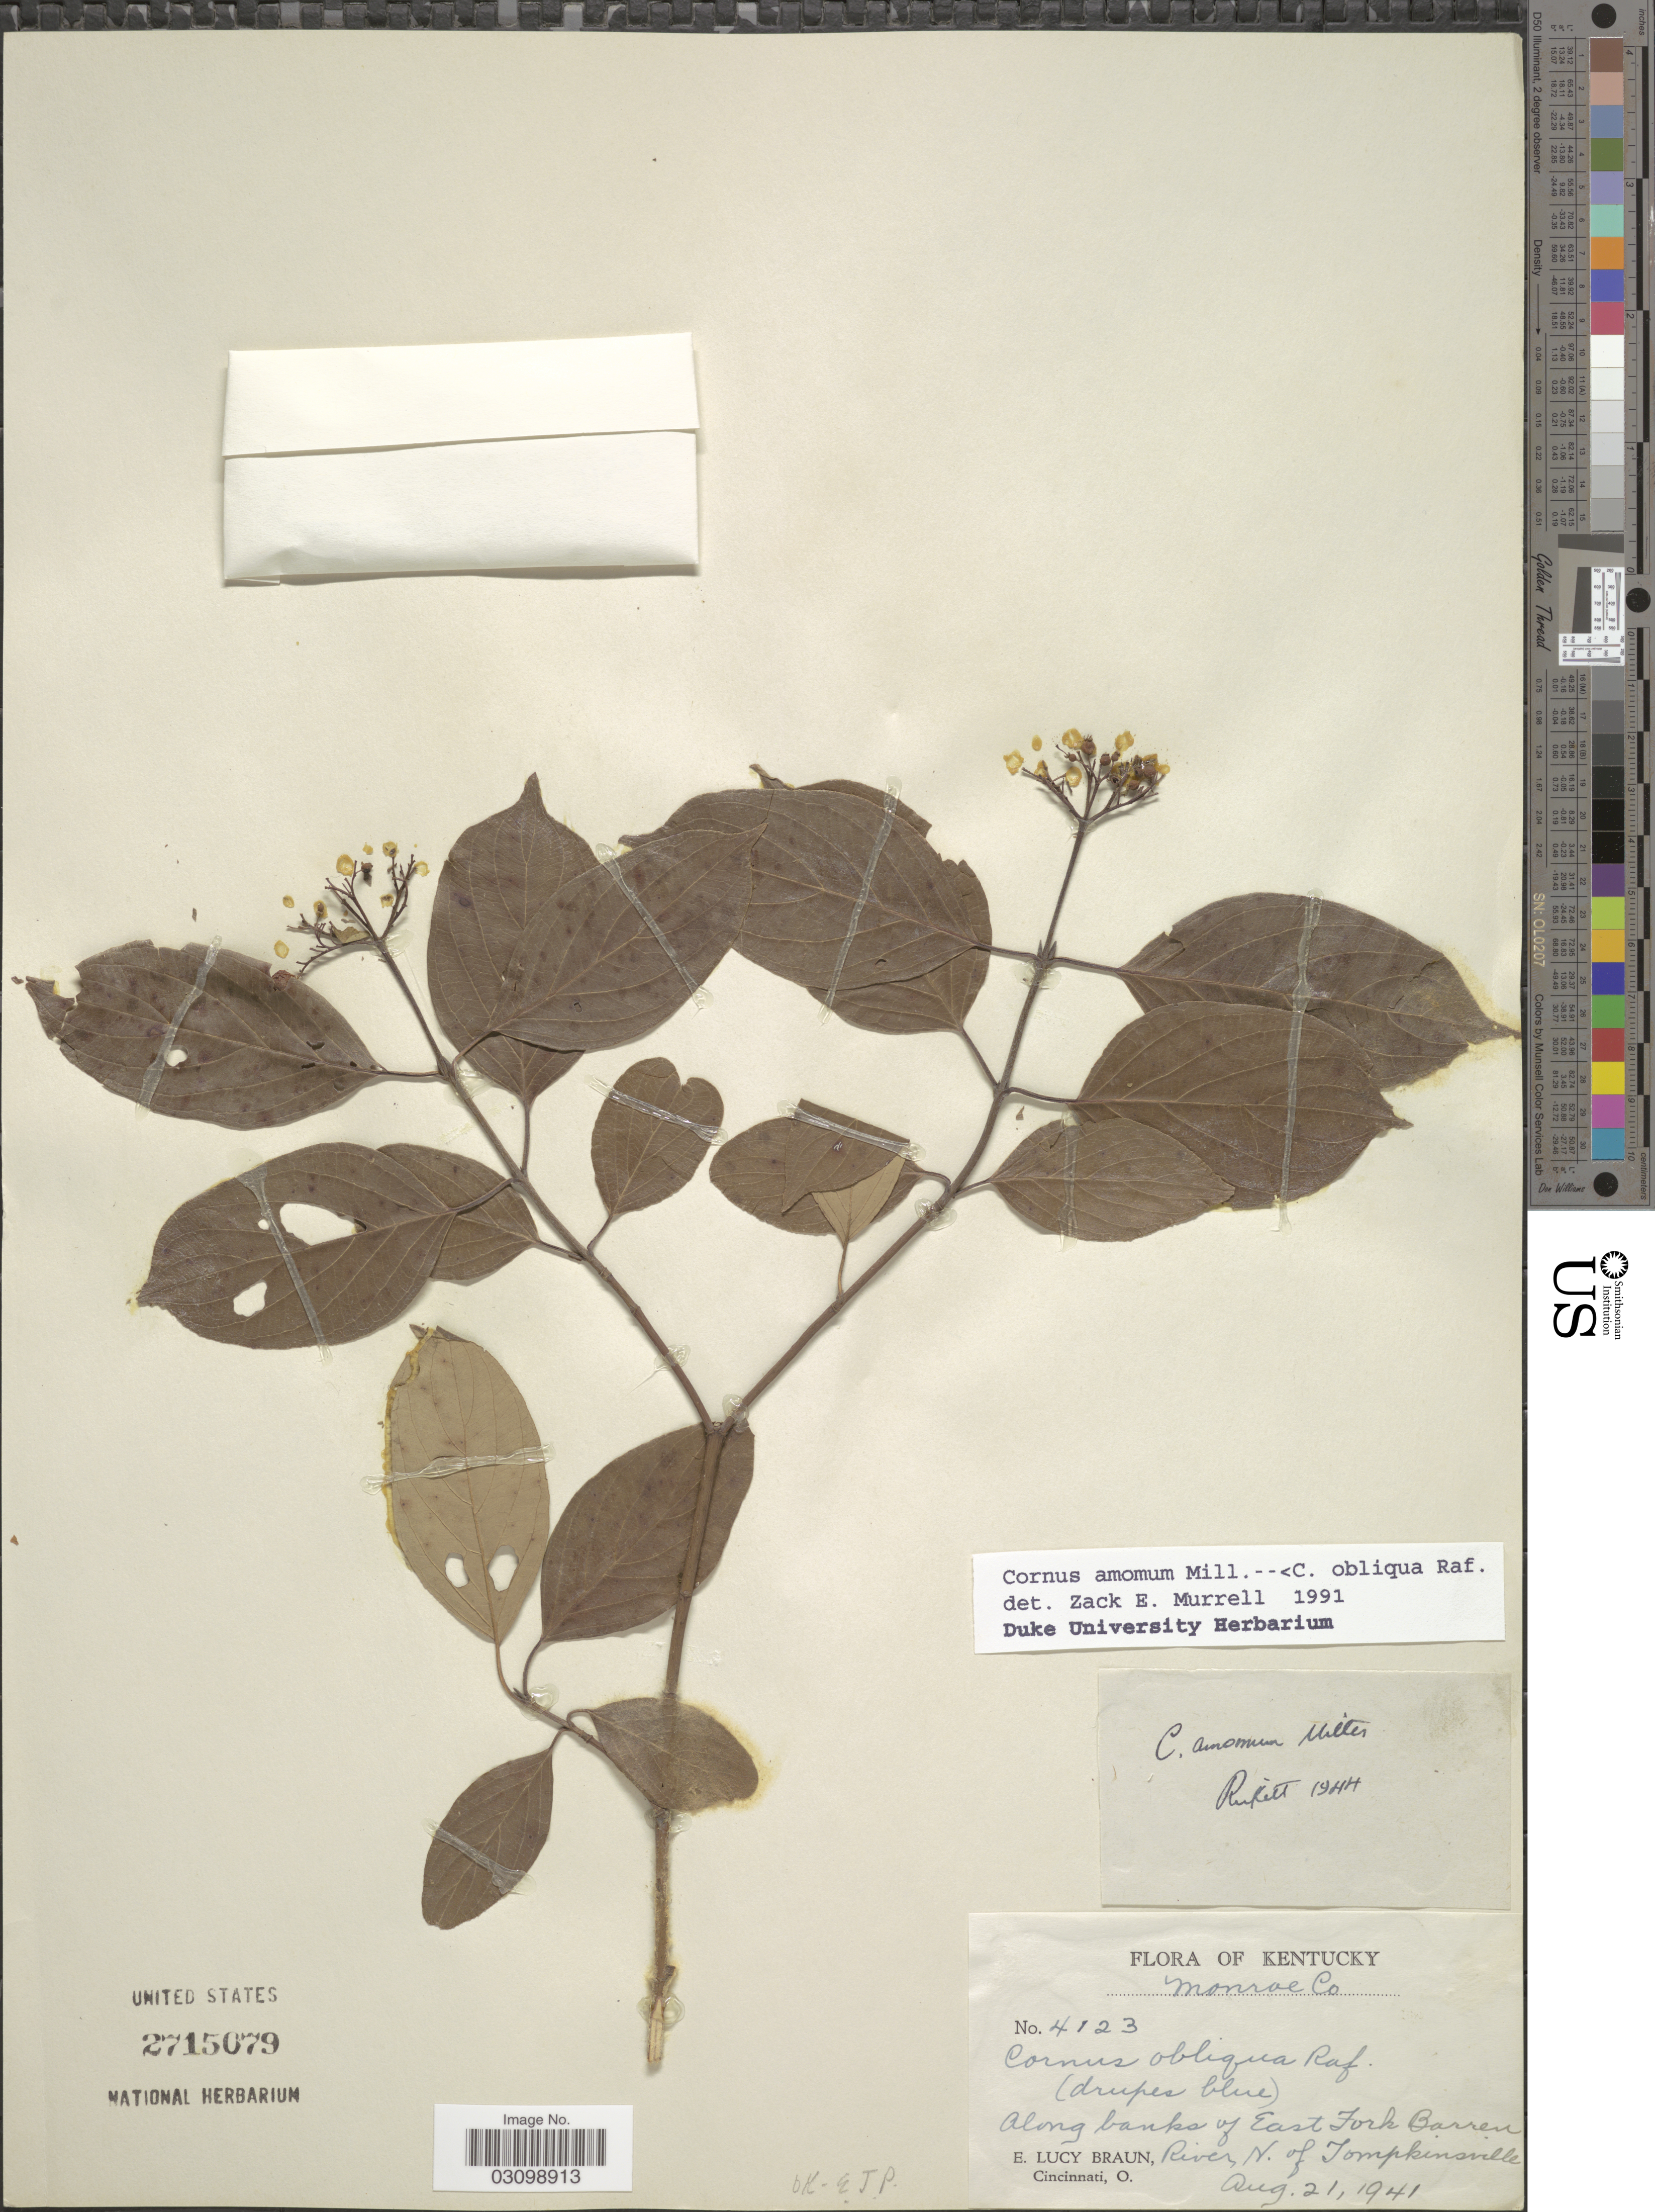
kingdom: Plantae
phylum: Tracheophyta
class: Magnoliopsida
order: Cornales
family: Cornaceae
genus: Cornus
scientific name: Cornus amomum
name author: Mill.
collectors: E. L. Braun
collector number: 4123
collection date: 1941-08-21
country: United States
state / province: Kentucky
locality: Monroe Co., Along banks of East Fork Barren River, N. of Tompkinsville.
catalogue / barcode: US 2715079